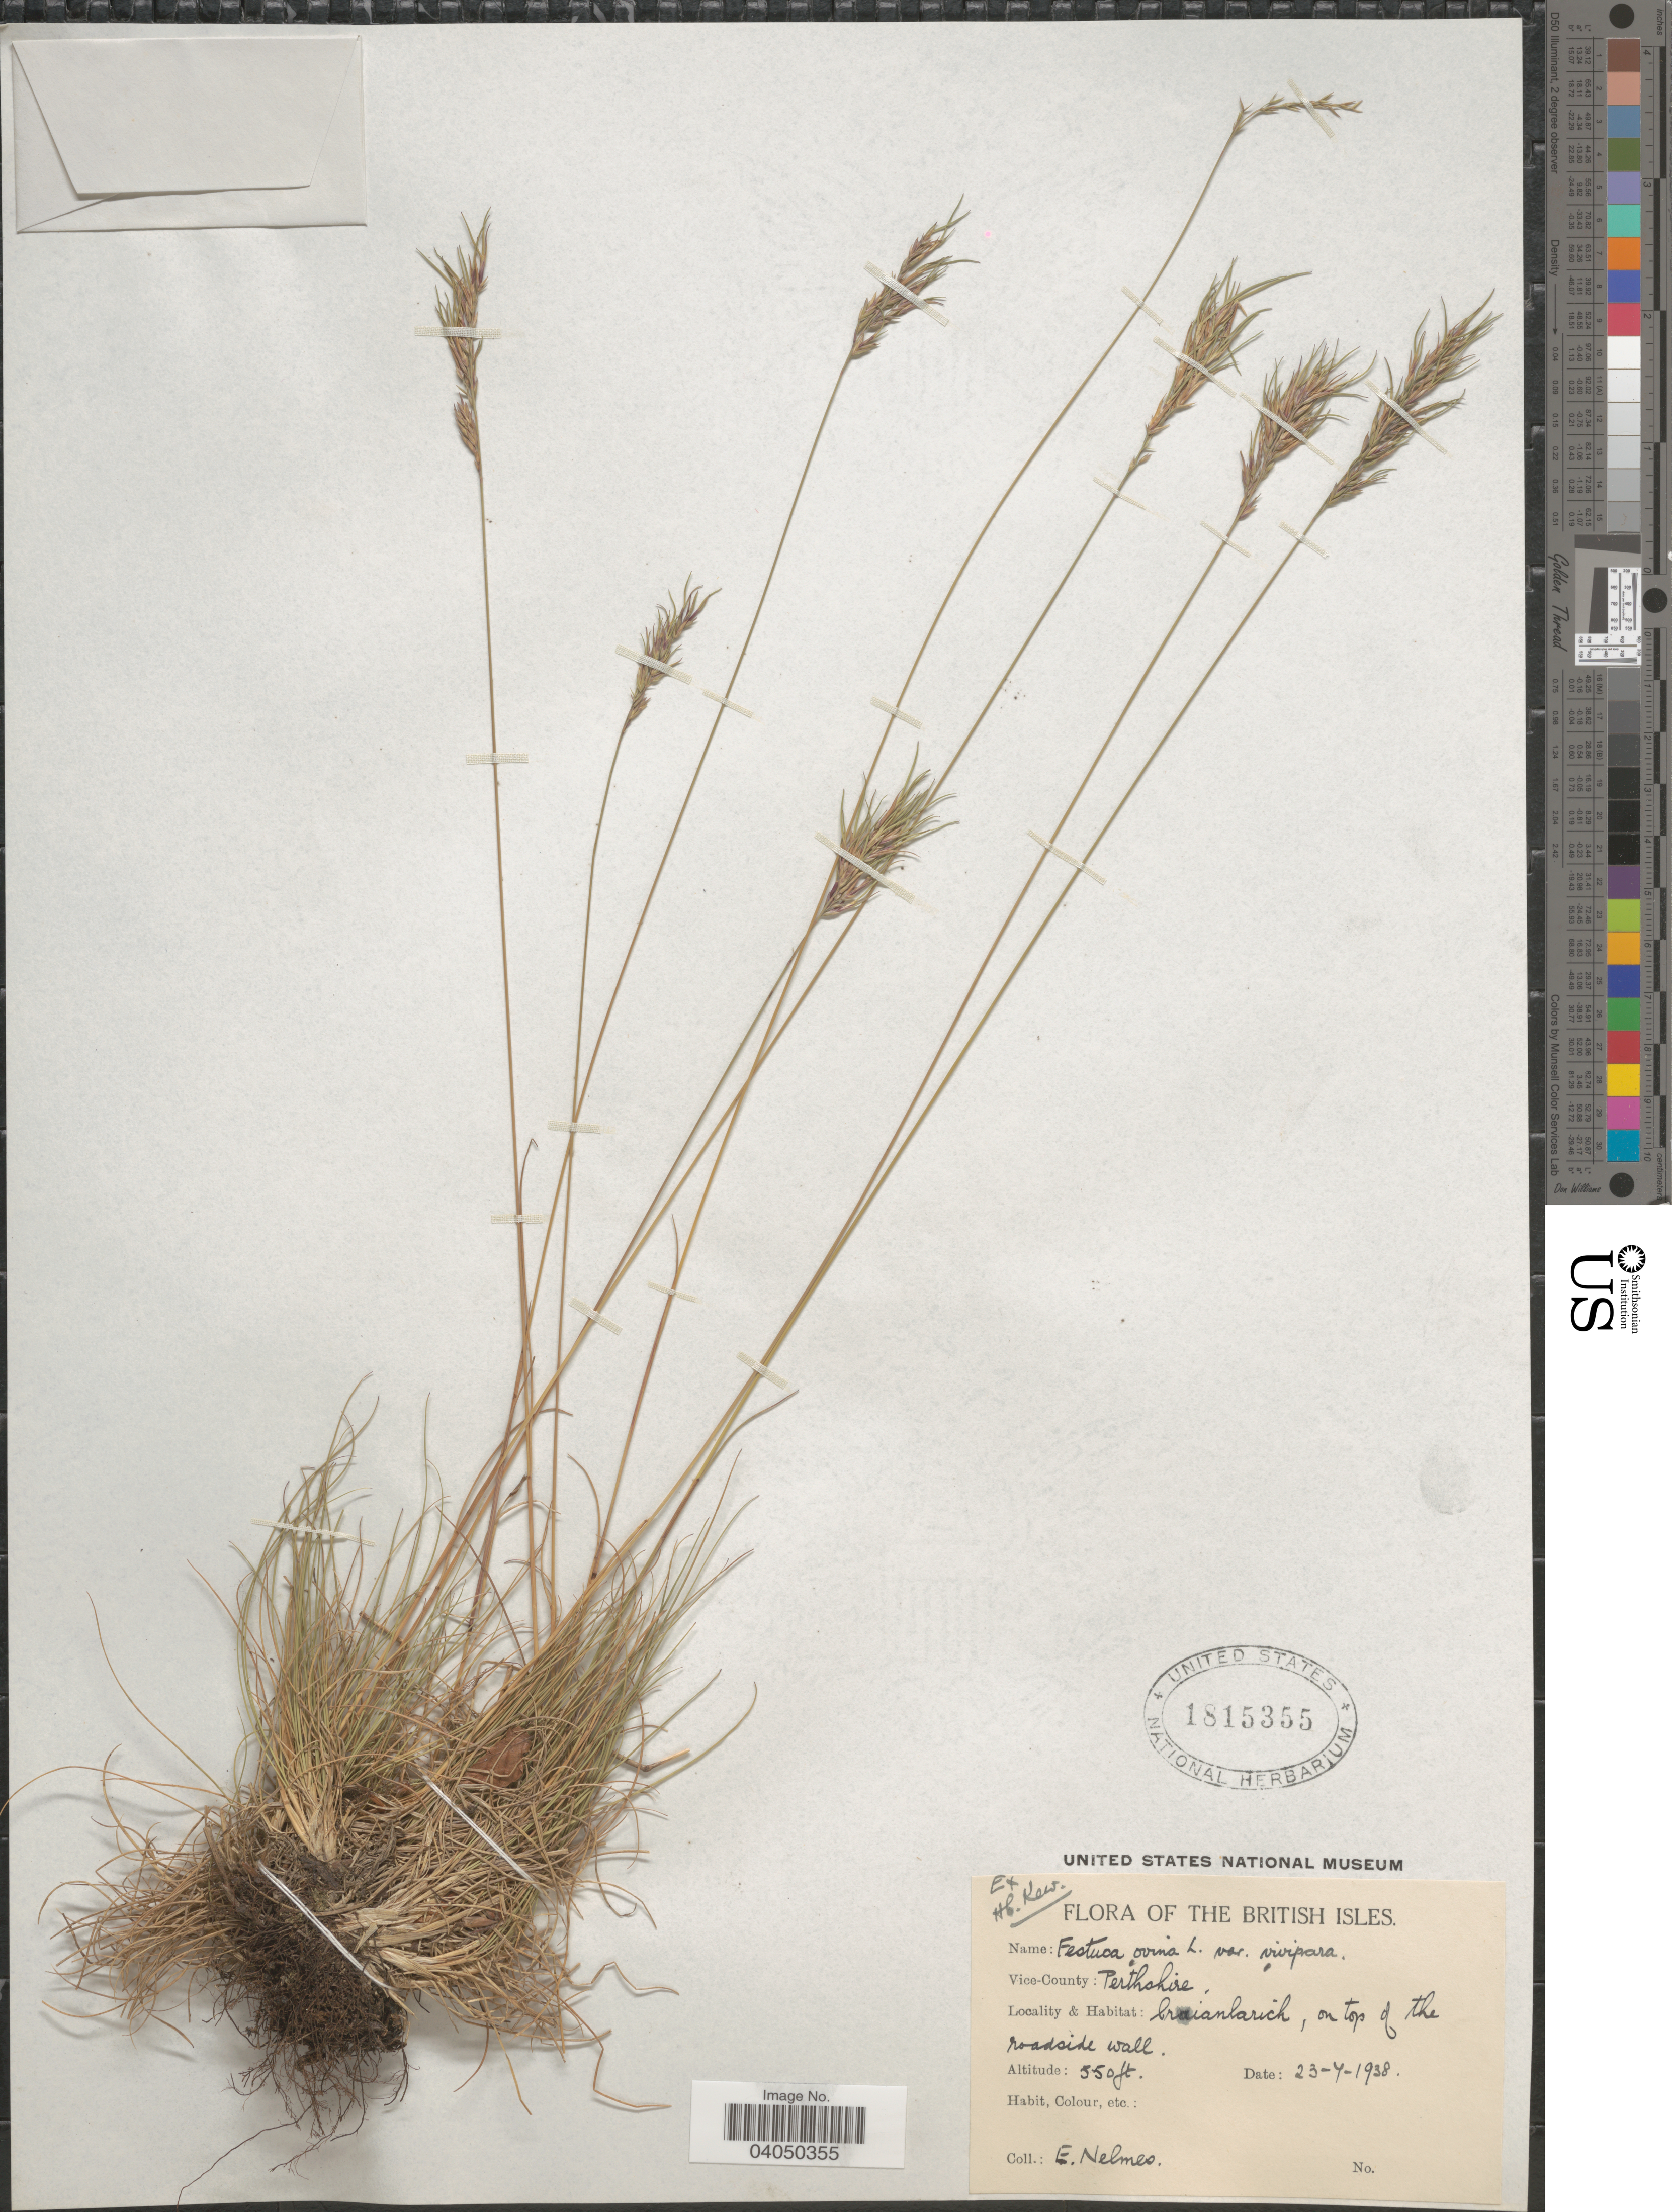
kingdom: Plantae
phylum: Tracheophyta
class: Liliopsida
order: Poales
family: Poaceae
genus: Festuca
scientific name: Festuca vivipara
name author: (L.) Sm.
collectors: E. Nelmes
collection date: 1938-07-23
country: United Kingdom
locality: The British Isles. Vice-County: Perthshire. Crianlarich, on top of the roadside wall.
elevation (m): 168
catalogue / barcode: US 1815355